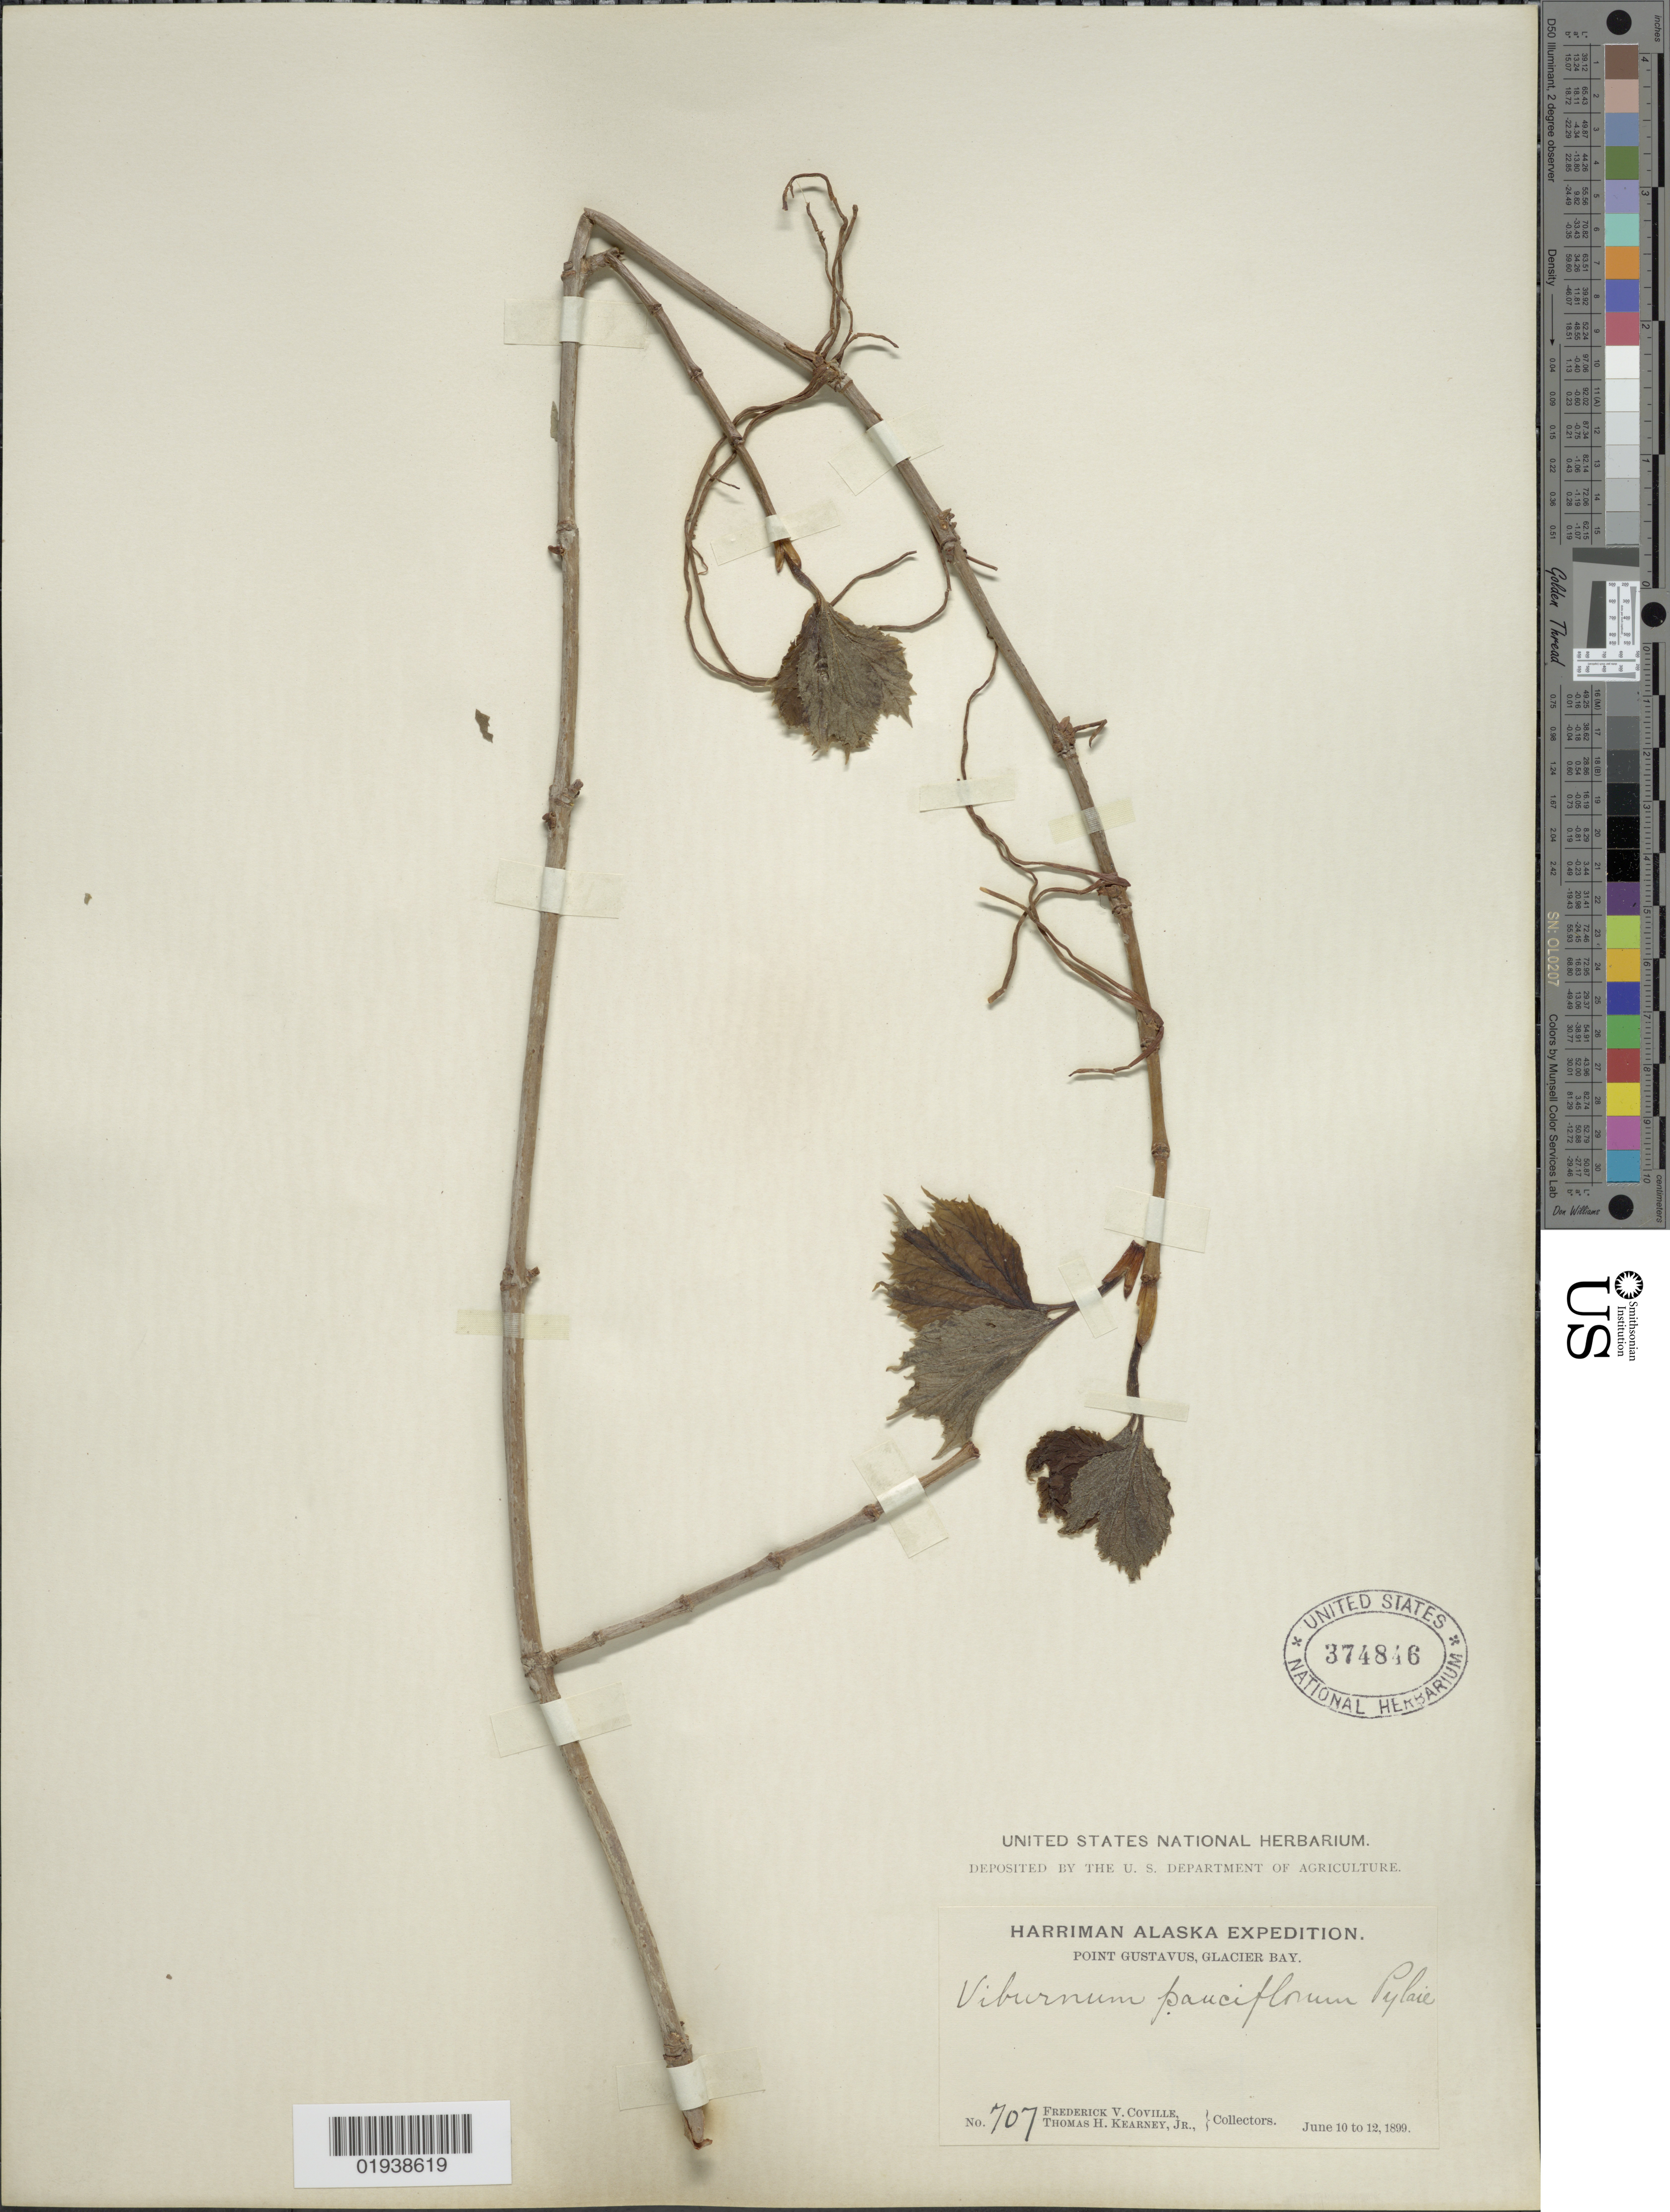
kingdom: Plantae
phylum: Tracheophyta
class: Magnoliopsida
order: Dipsacales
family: Viburnaceae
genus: Viburnum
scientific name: Viburnum edule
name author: (Michx.) Raf.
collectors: F. V. Coville & T. H. Kearney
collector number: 707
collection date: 1899-06-10/1899-06-12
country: United States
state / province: Alaska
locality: Point Gustavus, Glacier Bay.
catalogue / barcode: US 374846